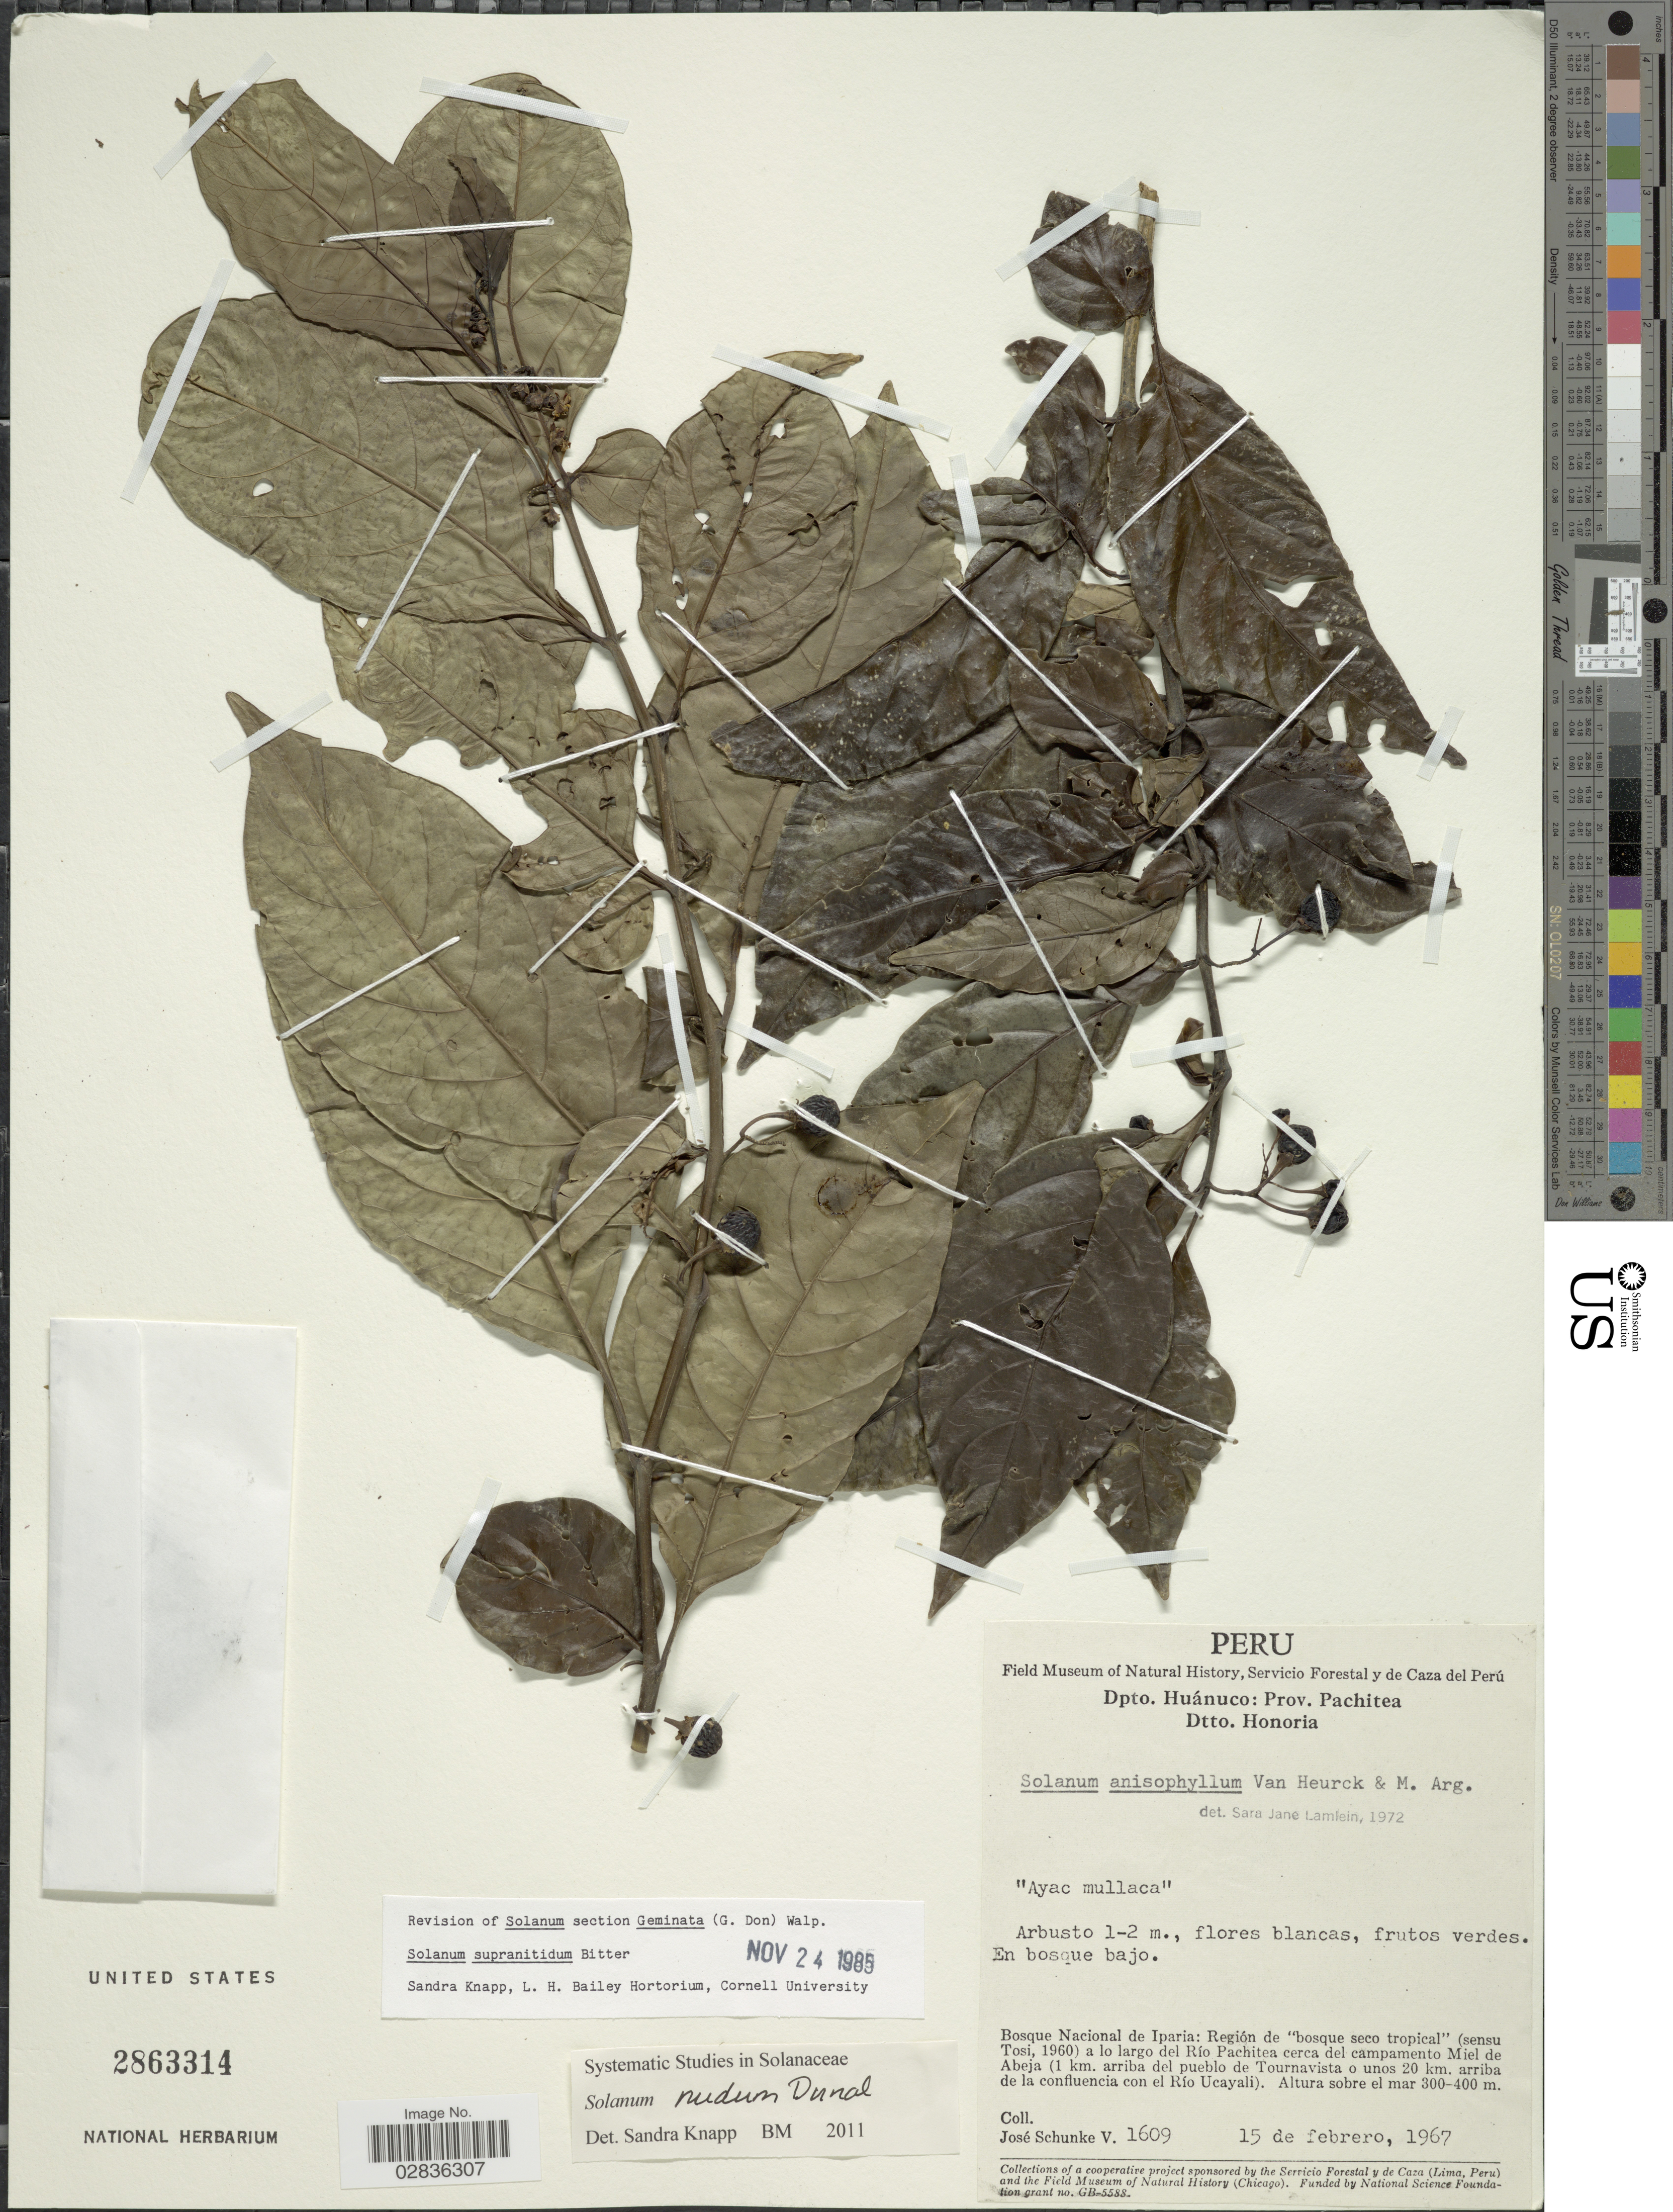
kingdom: Plantae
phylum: Tracheophyta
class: Magnoliopsida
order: Solanales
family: Solanaceae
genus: Solanum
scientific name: Solanum nudum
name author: Dunal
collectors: J. Schunke Vigo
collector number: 1609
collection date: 1967-02-15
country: Peru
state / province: Huánuco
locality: Dpto. Huánuco: Prov. Pachitea. Dtto. Honoria. Bosque Nacional de Iparia: Región de "bosque seco tropical" (sensu Tosi) a lo largo del Río Pachitea cerca del campamento Miel de Abeja (1 km. arriba del pueblo de Tournavista o unos 20 km. arriba de la confluencia con el Río Ucayali).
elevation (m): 300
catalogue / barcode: US 2863314